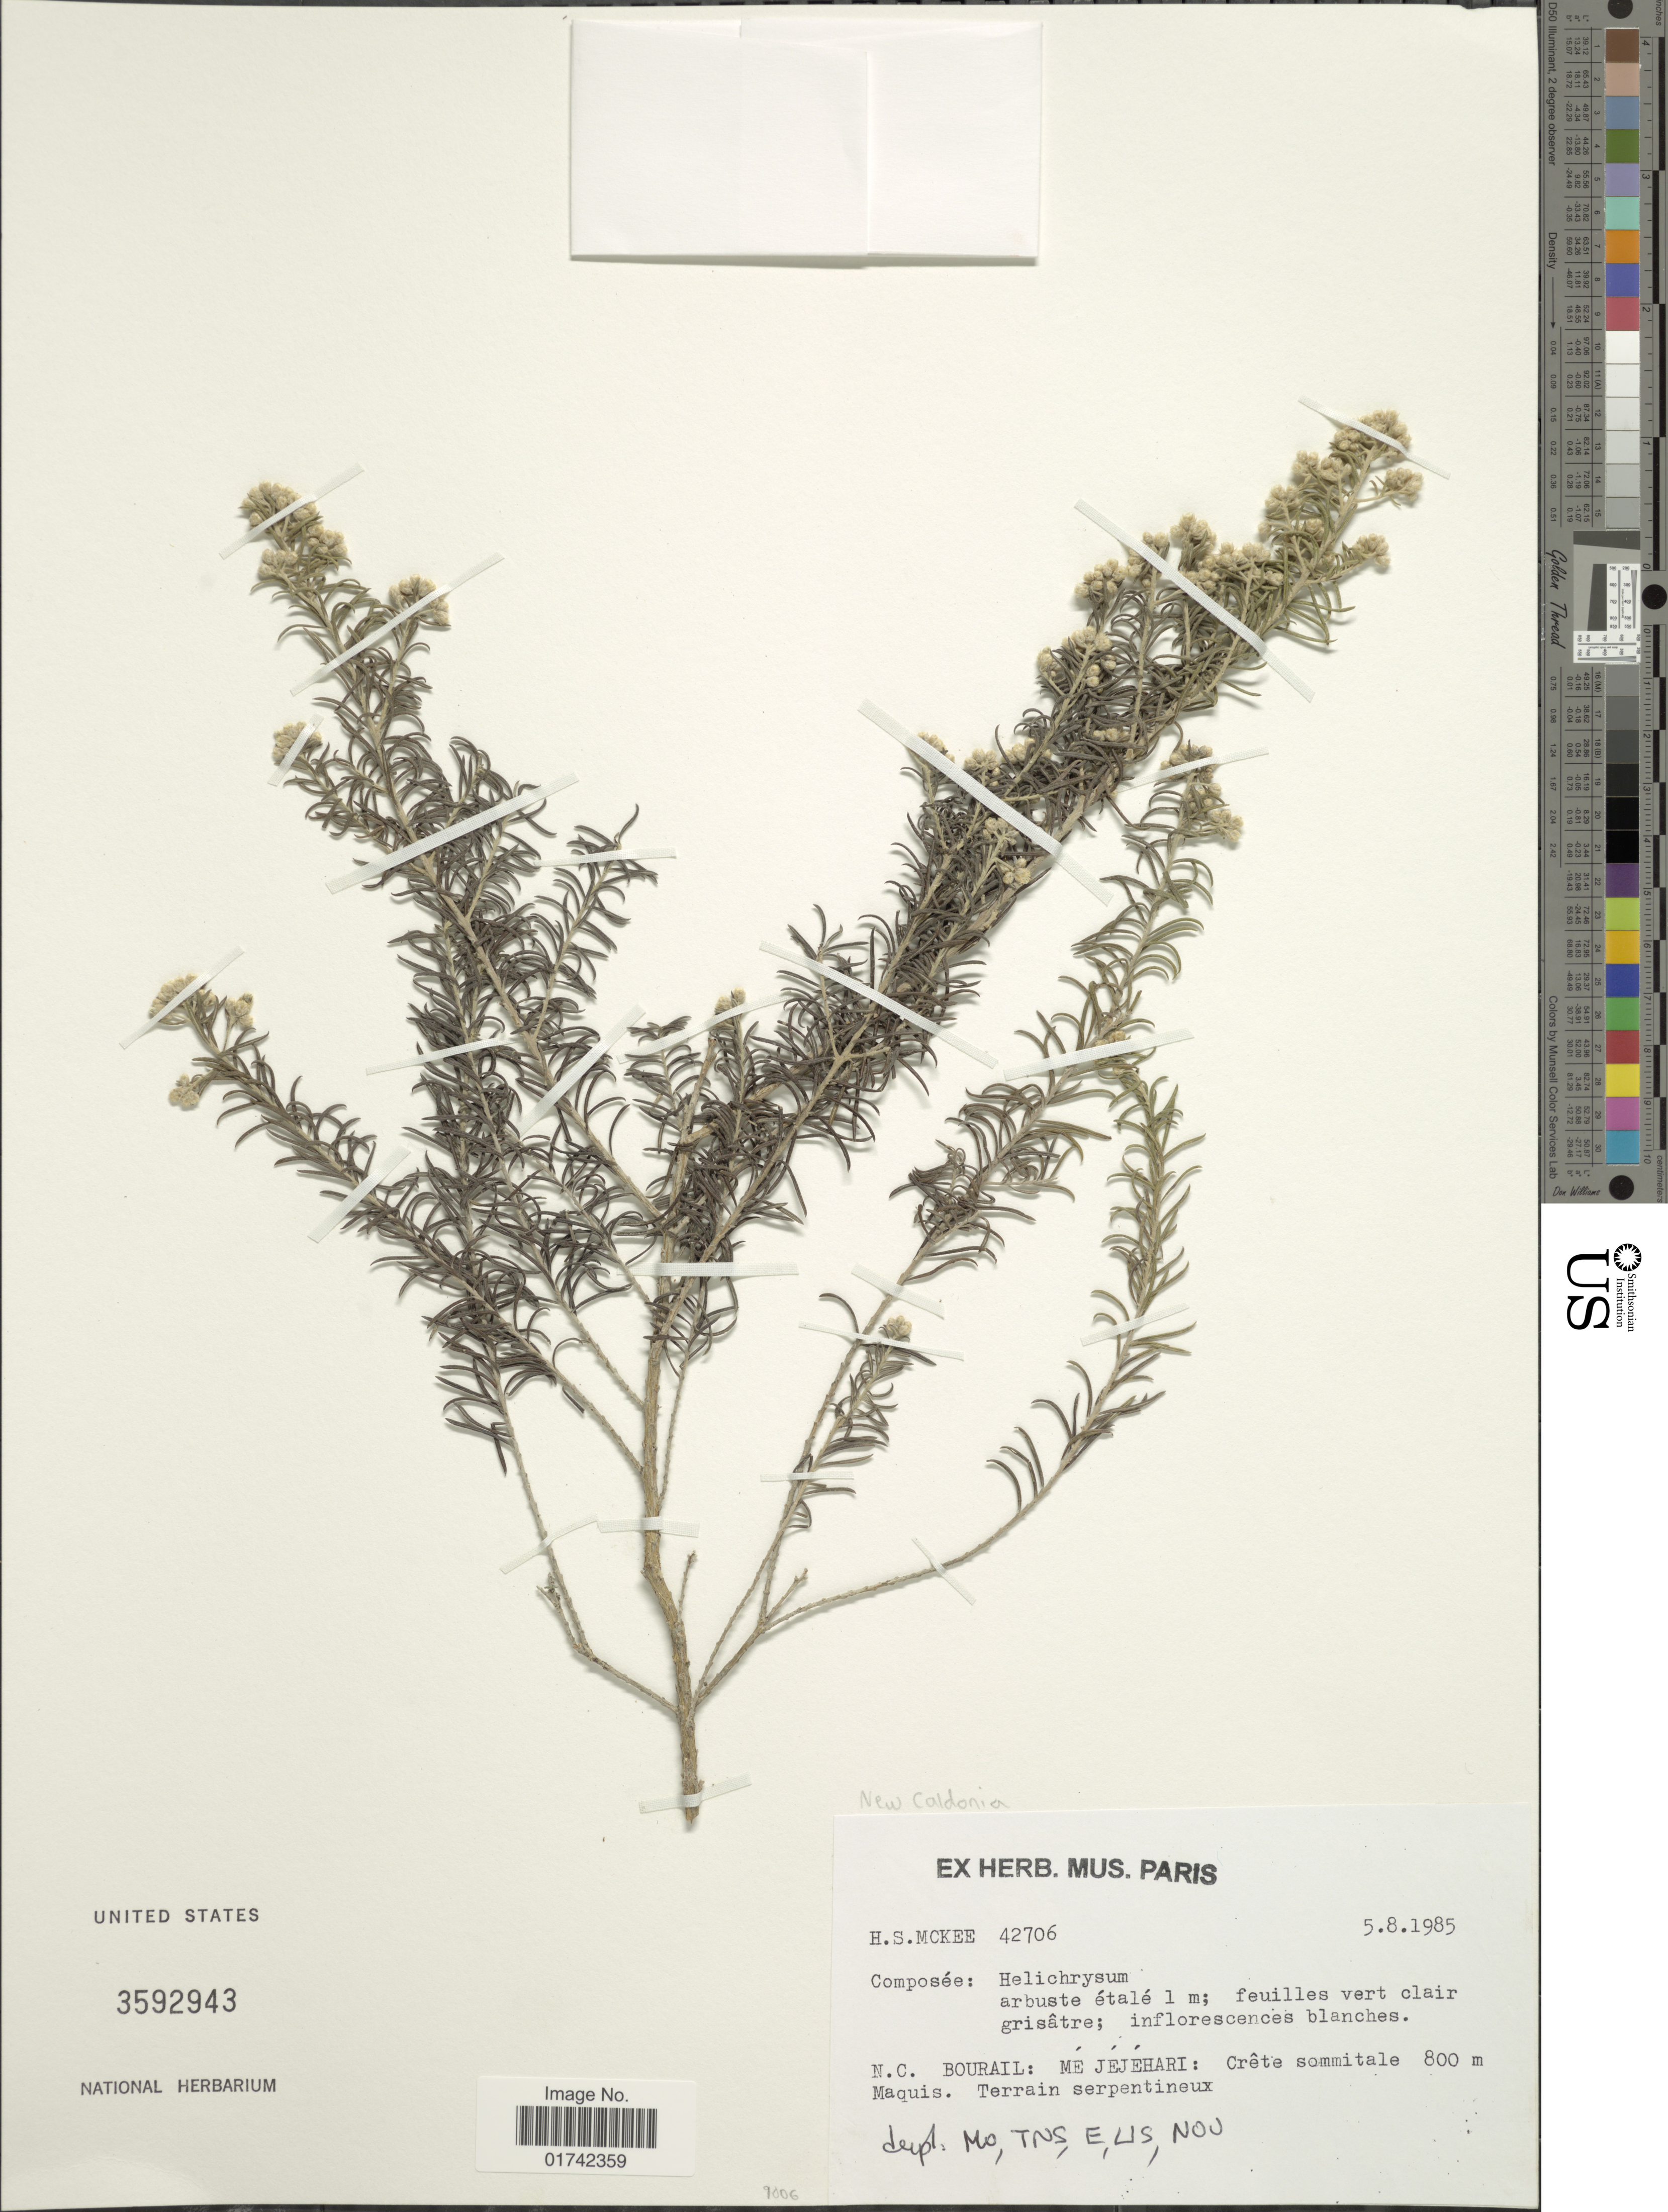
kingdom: Plantae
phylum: Tracheophyta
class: Magnoliopsida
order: Asterales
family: Asteraceae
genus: Helichrysum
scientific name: Helichrysum sp.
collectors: H. S. McKee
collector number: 42706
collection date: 1985-08-05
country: Greece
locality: N. C., Bourail, Me Jejehari, Crete sommitale, Maquis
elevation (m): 800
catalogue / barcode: US 3592943